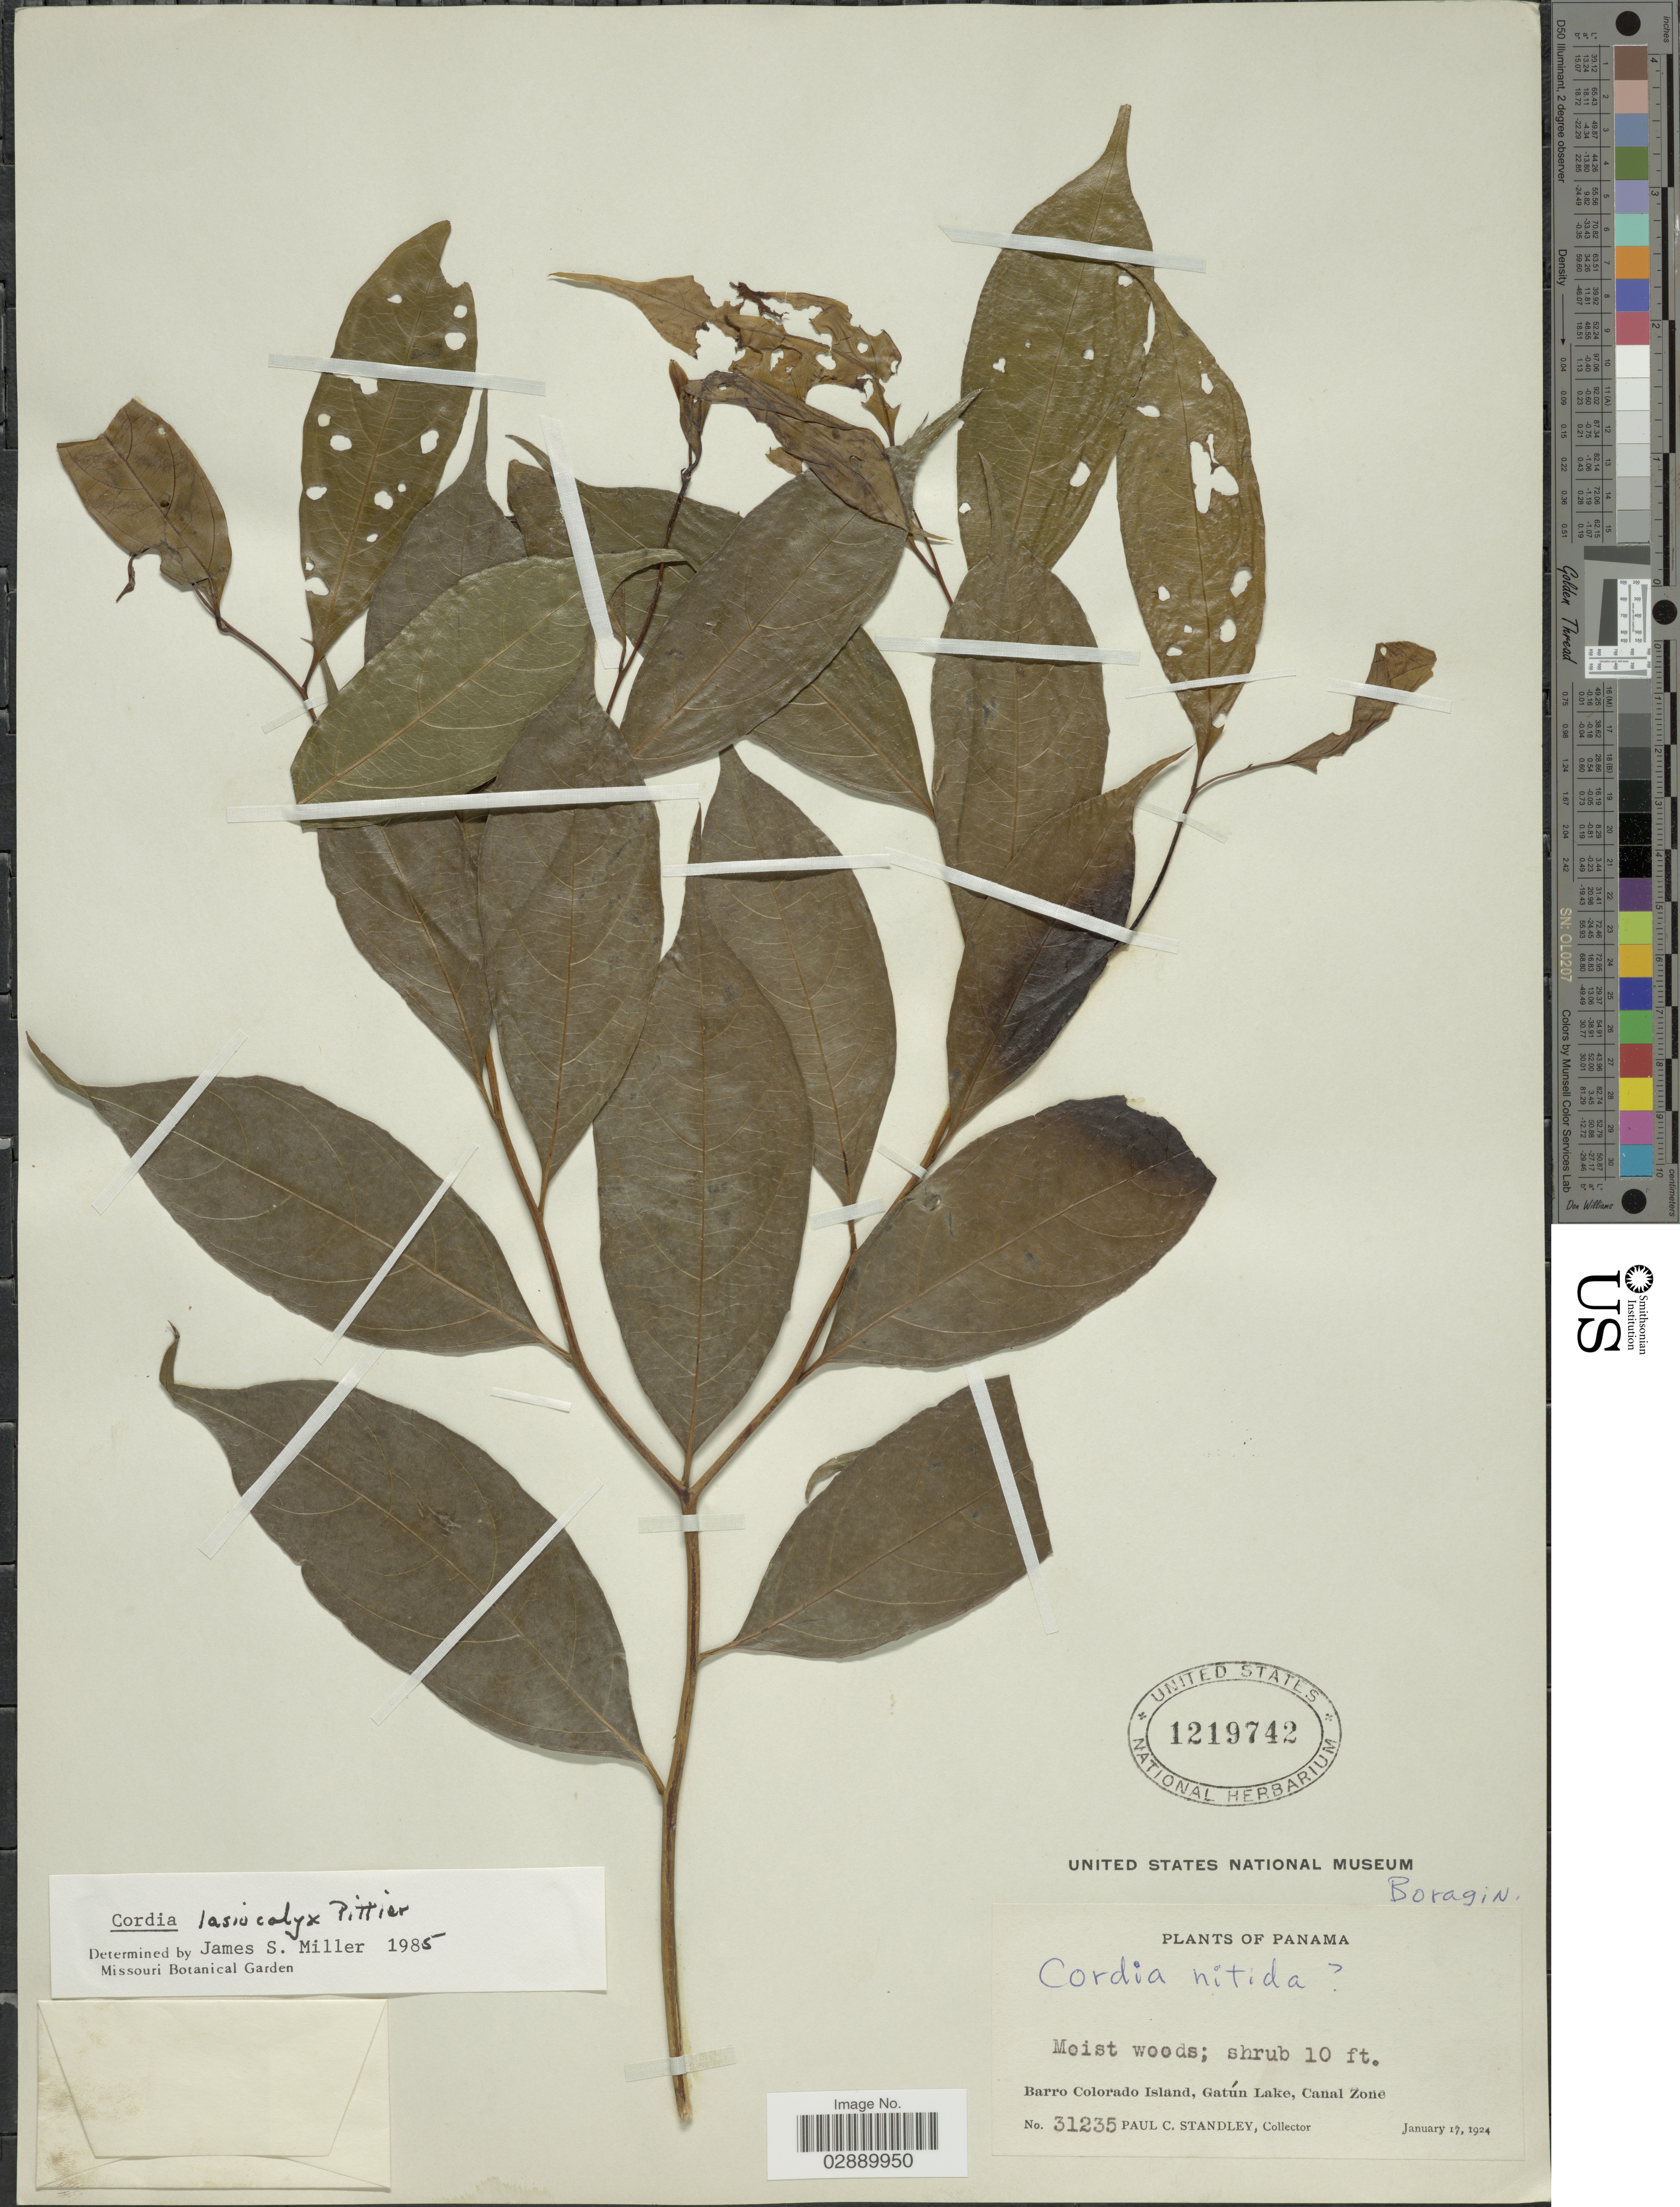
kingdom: Plantae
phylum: Tracheophyta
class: Magnoliopsida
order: Boraginales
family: Cordiaceae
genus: Cordia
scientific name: Cordia lasiocalyx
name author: Pittier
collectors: P. C. Standley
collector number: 31235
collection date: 1924-01-17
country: Panama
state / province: Panamá Oeste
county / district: Canal Zone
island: Barro Colorado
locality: Barro Colorado Island, Gatún Lake, Canal Zone.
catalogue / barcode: US 1219742